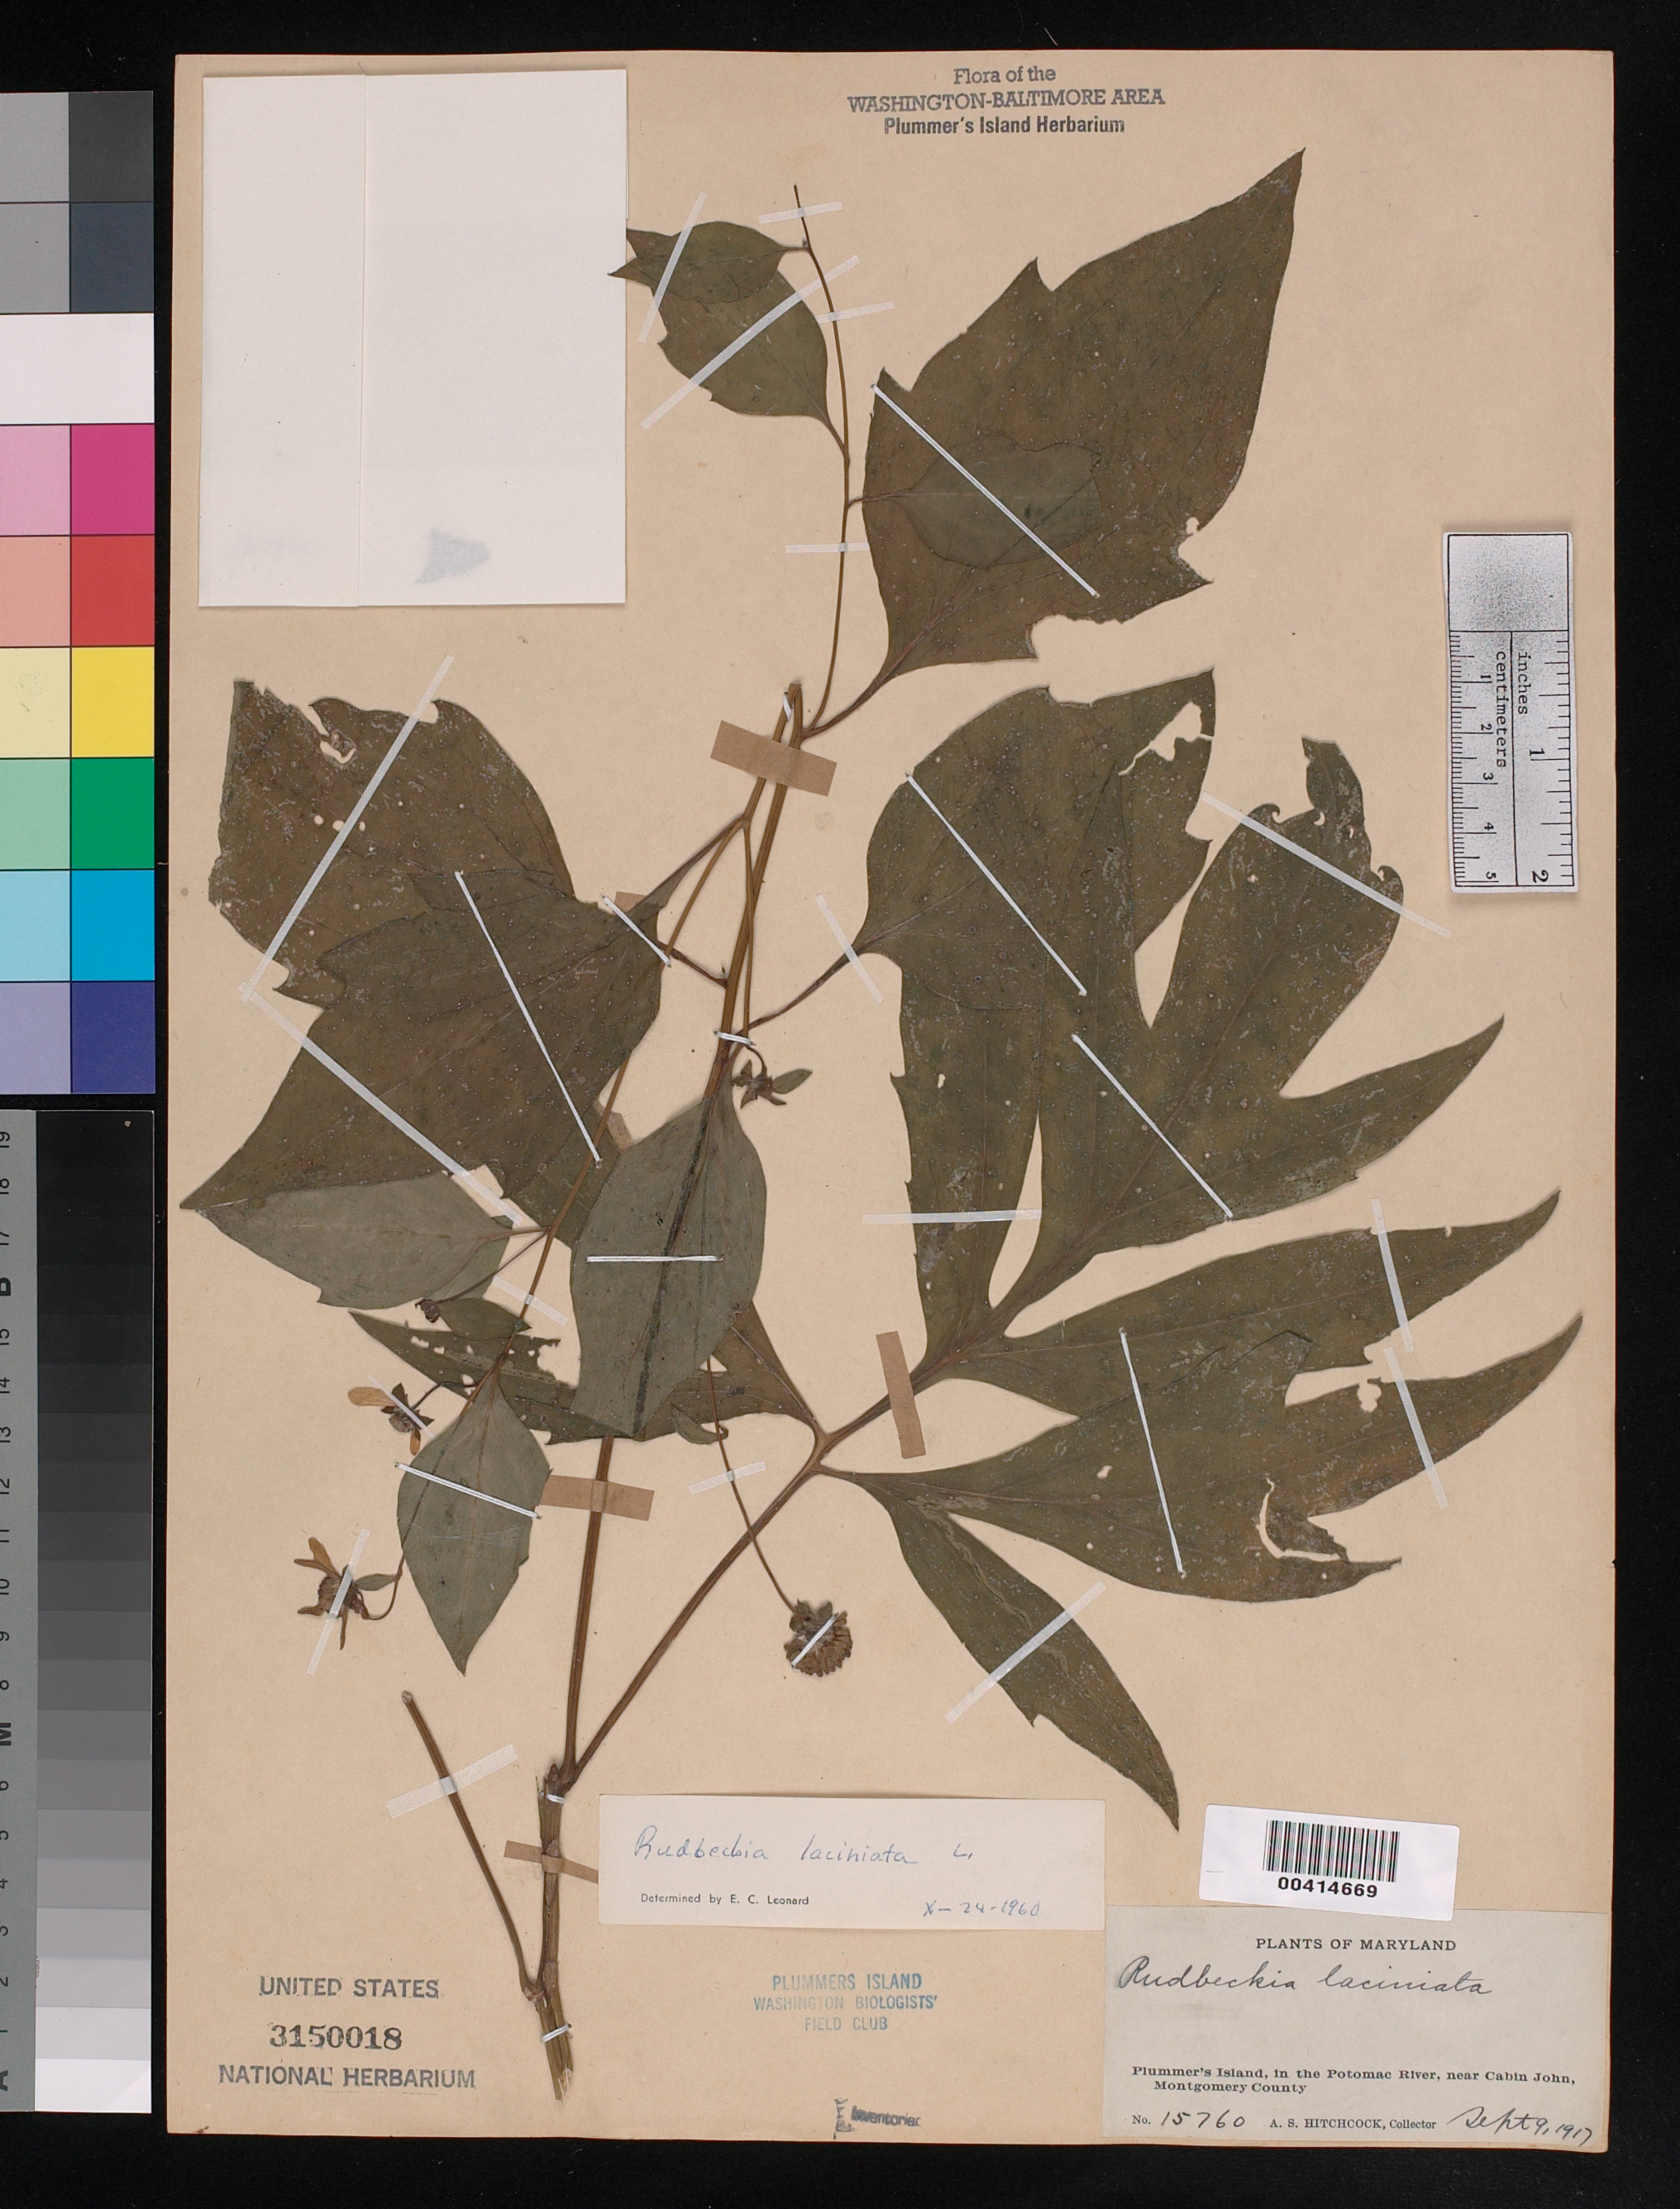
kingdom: Plantae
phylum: Tracheophyta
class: Magnoliopsida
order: Asterales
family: Asteraceae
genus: Rudbeckia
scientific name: Rudbeckia laciniata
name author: L.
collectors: A. S. Hitchcock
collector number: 15760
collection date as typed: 09 Sep 1917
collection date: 1917-09-09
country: United States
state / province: Maryland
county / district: Montgomery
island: Plummers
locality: Plummer's Island C. & O. Canal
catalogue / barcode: US 3150018